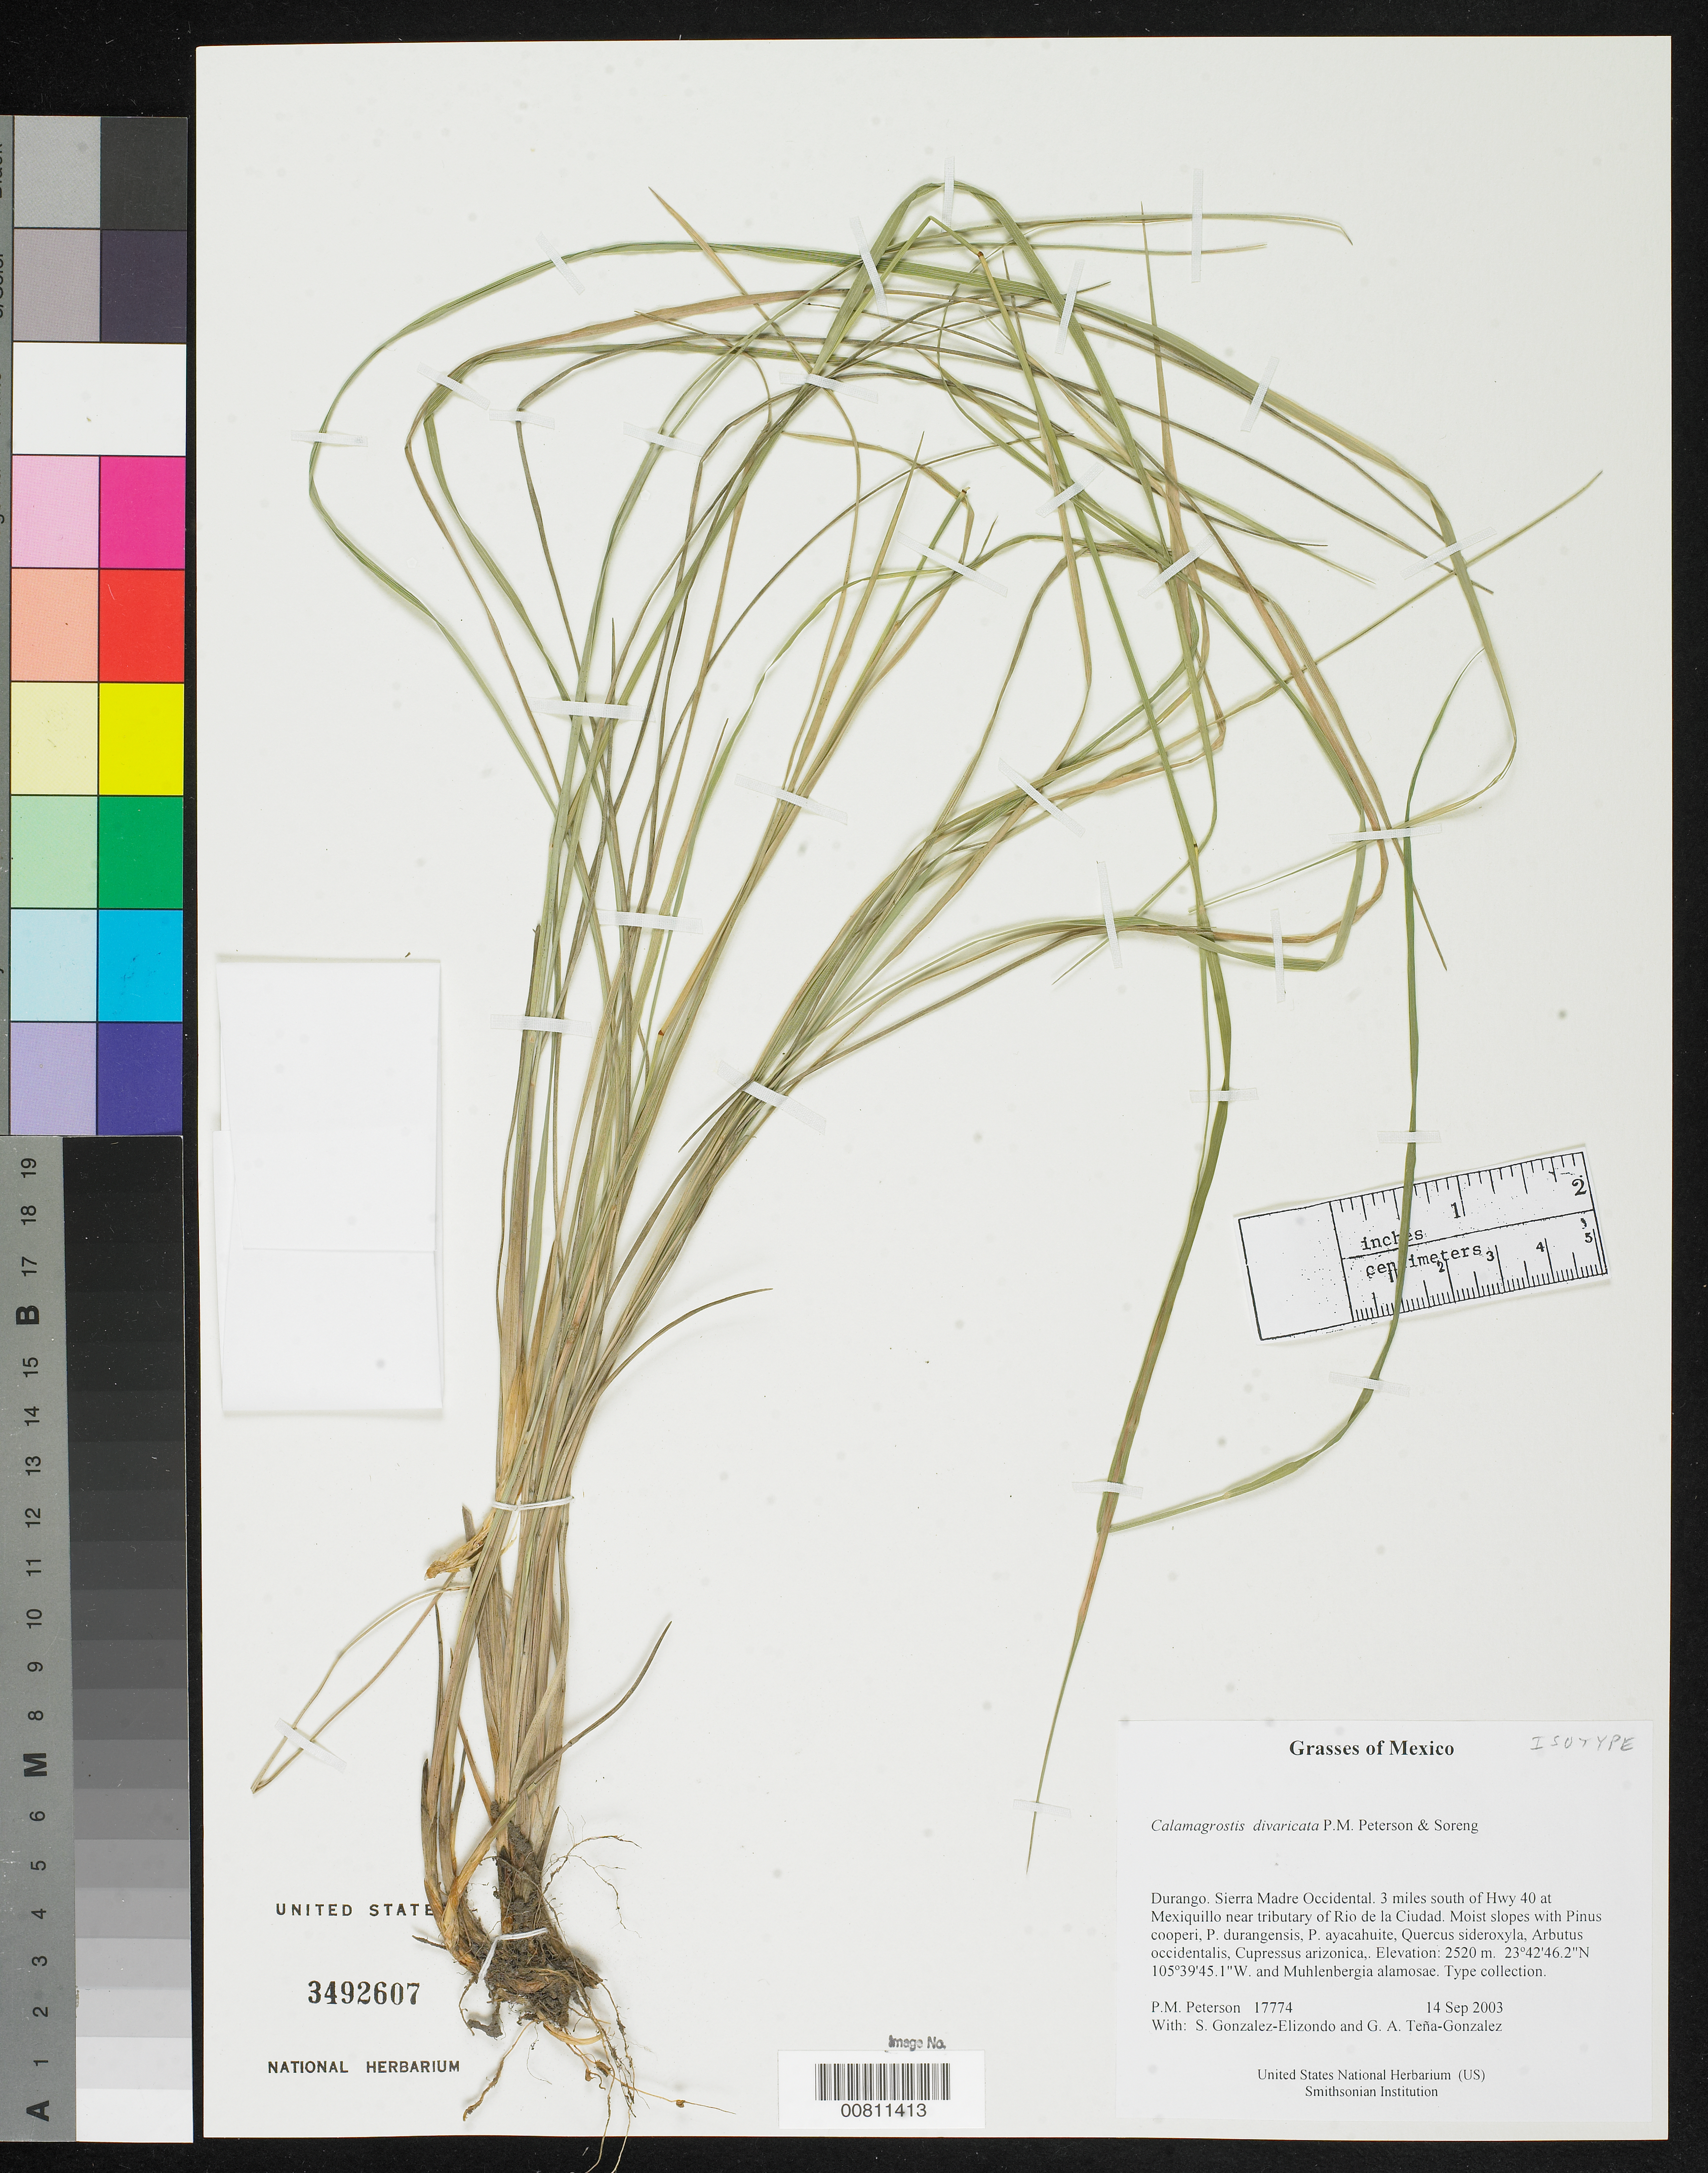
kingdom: Plantae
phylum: Tracheophyta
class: Liliopsida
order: Poales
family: Poaceae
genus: Calamagrostis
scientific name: Calamagrostis divaricata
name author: P.M. Peterson & Soreng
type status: Isotype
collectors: P. M. Peterson, M. S. González-Elizondo & G. Teña-Gonzalez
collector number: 17774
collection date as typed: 14 Sep 2003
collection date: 2003-09-14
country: Mexico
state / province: Durango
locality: Durango. Sierra Madre Occidental. 3 miles south of Hwy 40 at Mexiquillo near tributary of Rio de la Ciudad.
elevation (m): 2520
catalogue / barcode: US 3492607